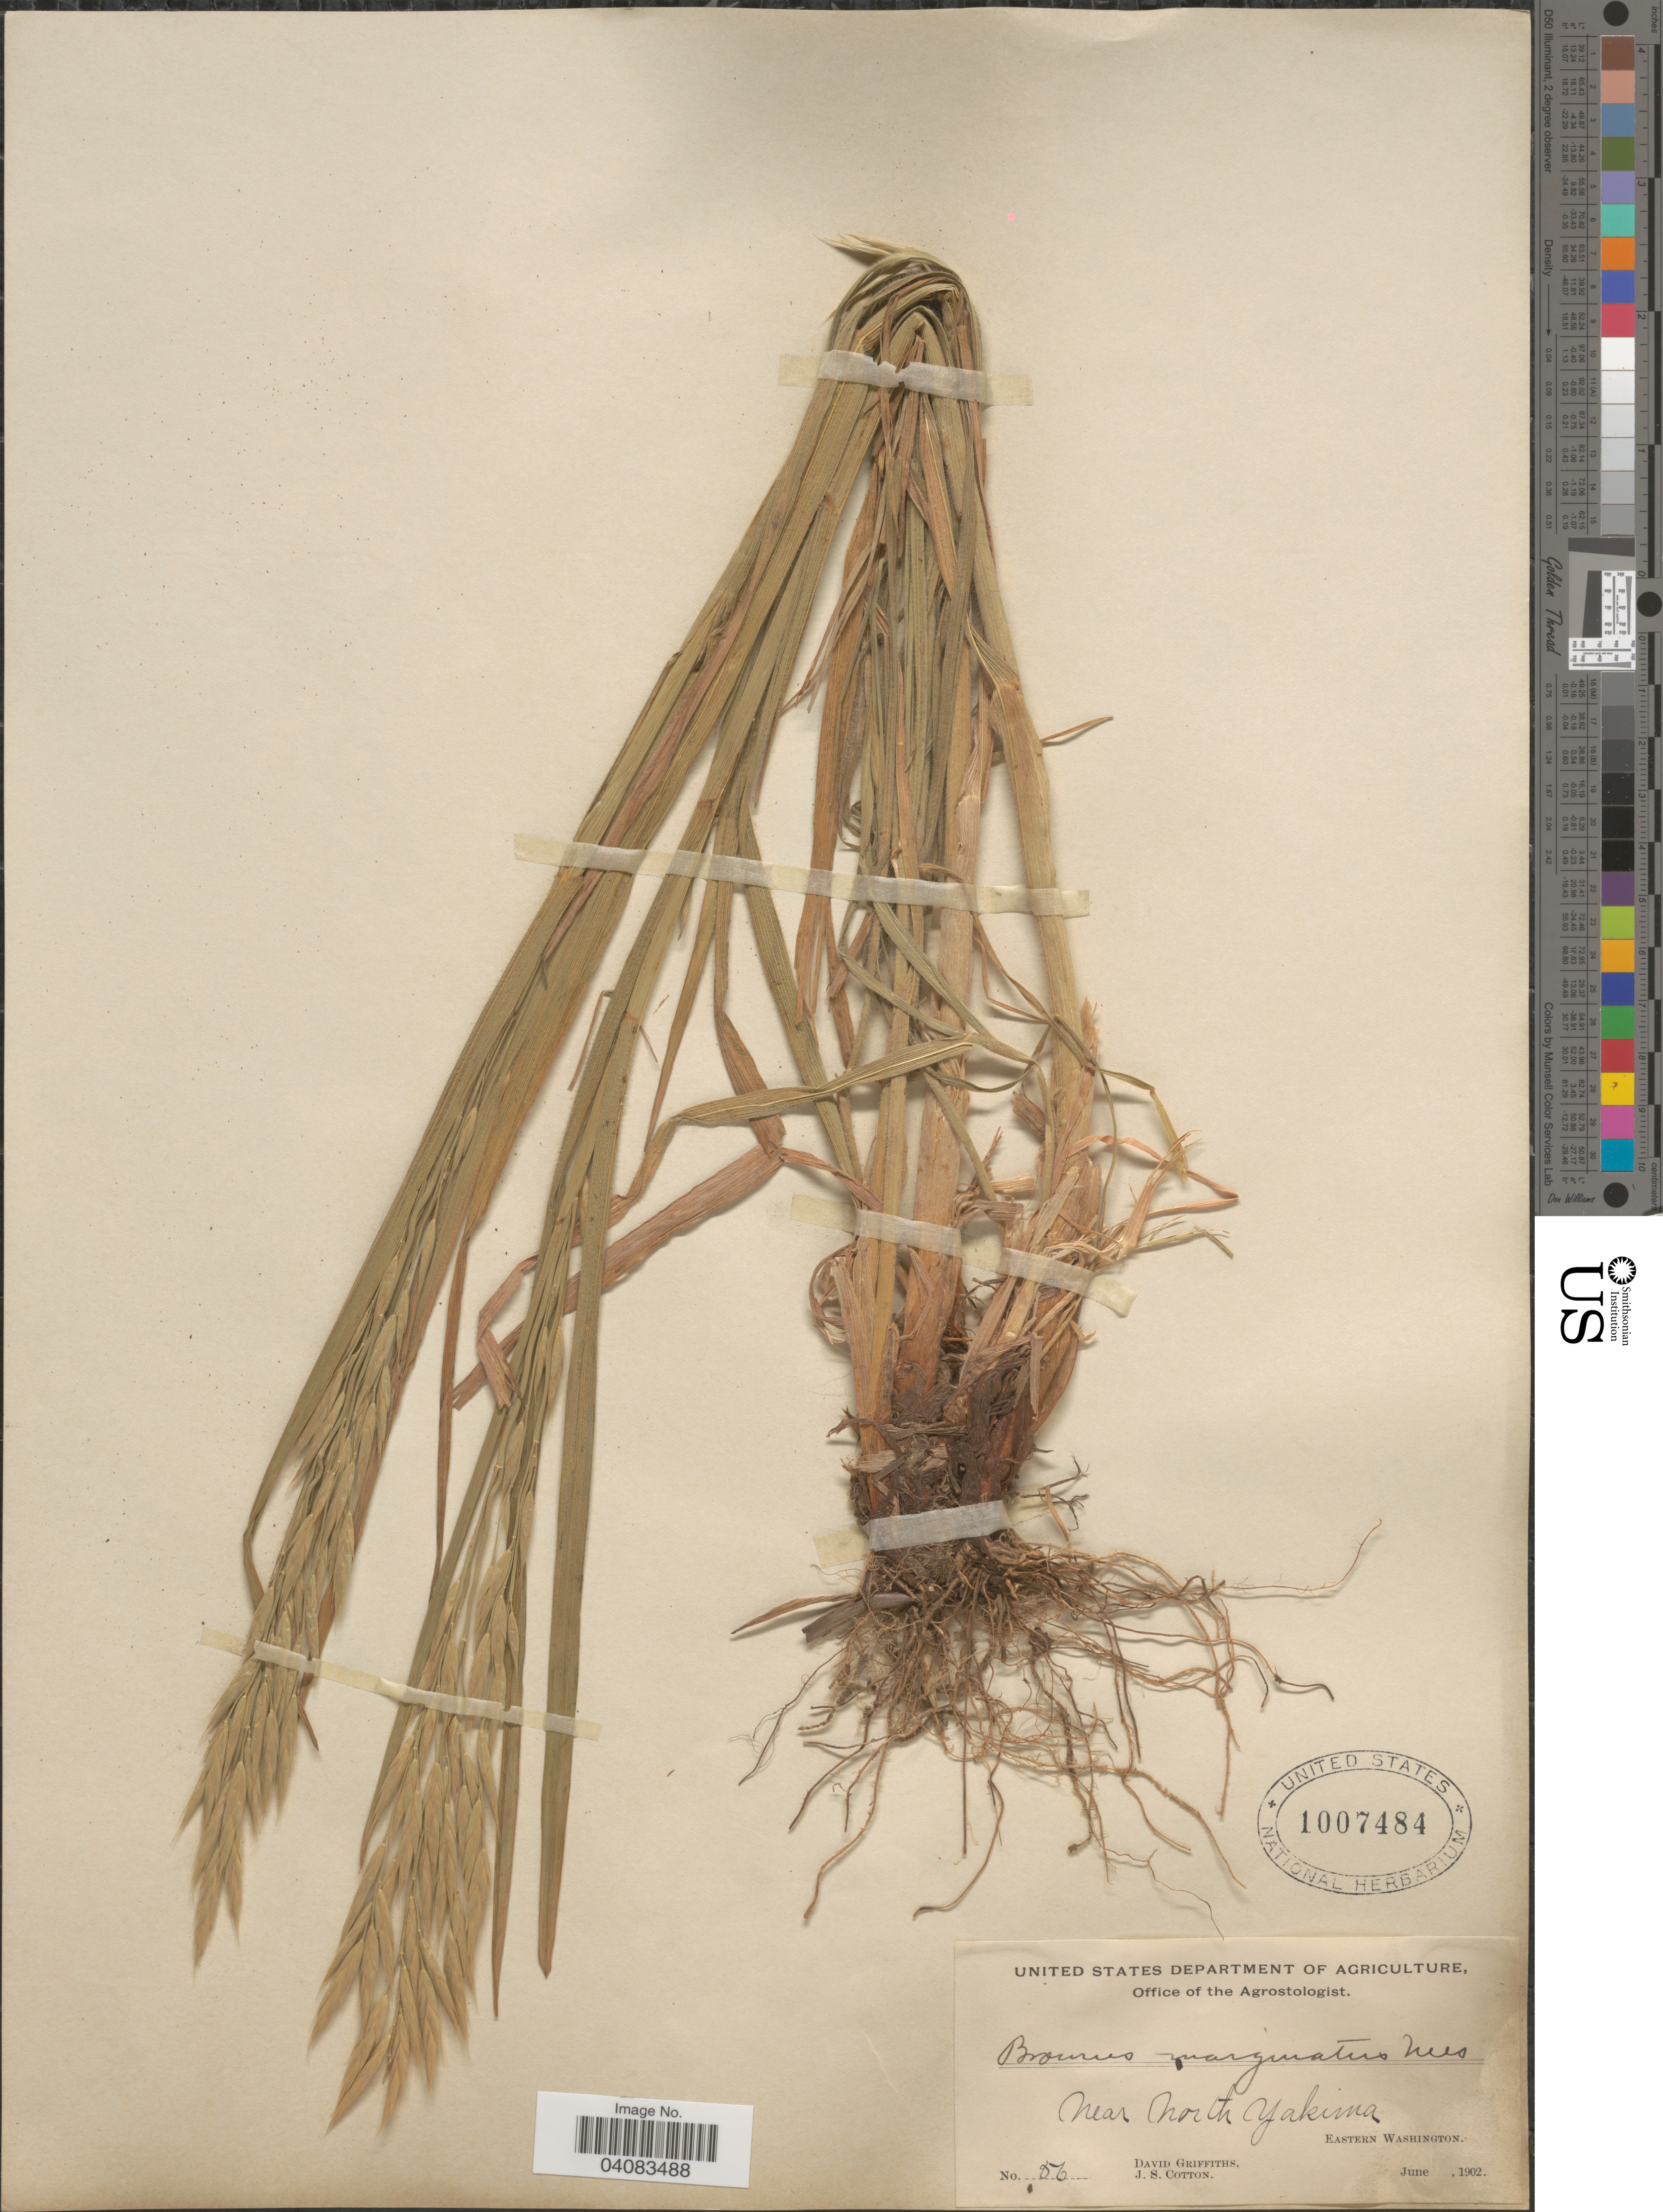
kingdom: Plantae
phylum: Tracheophyta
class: Liliopsida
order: Poales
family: Poaceae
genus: Bromus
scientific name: Bromus marginatus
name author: Nees ex Steud.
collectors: D. Griffiths & J. S. Cotton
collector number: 56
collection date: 1902-06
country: United States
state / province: Washington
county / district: Yakima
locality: Near North Yakima. Eastern Washington.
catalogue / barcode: US 1007484